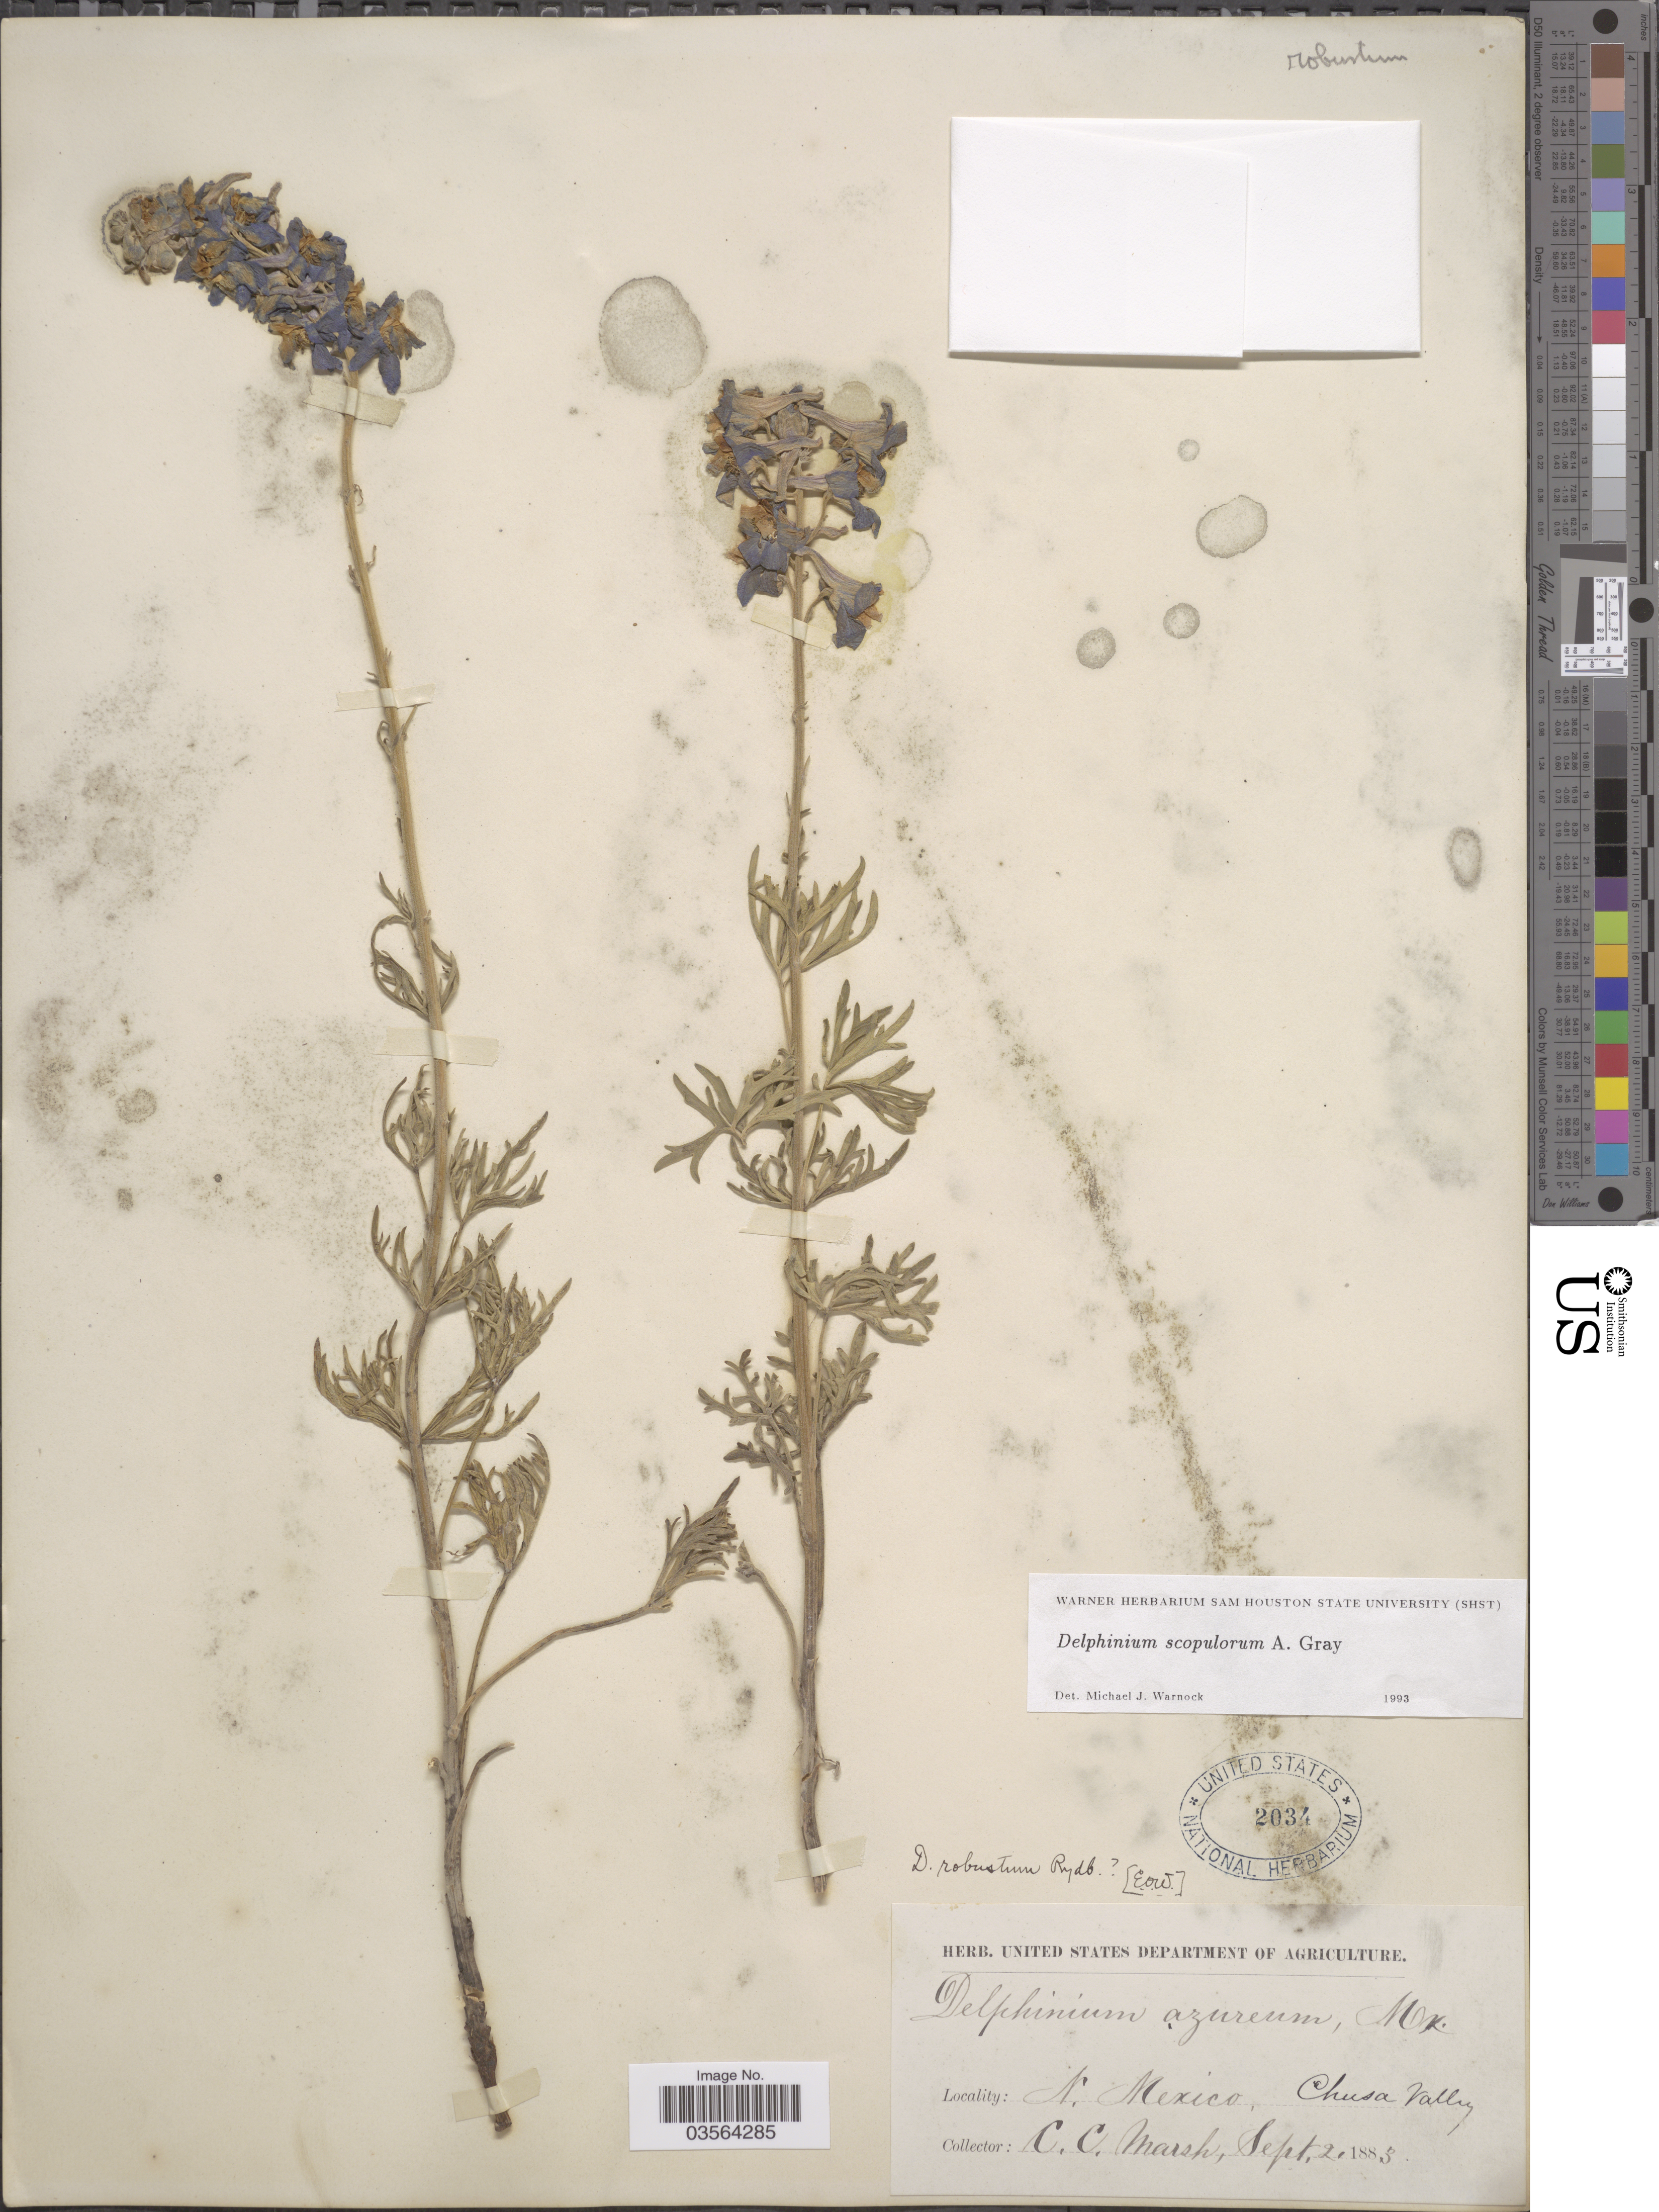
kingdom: Plantae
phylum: Tracheophyta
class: Magnoliopsida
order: Ranunculales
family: Ranunculaceae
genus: Delphinium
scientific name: Delphinium scopulorum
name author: A. Gray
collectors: C. C. Marsh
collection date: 1883-09-02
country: United States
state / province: New Mexico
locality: Chusa Valley.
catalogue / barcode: US 2034